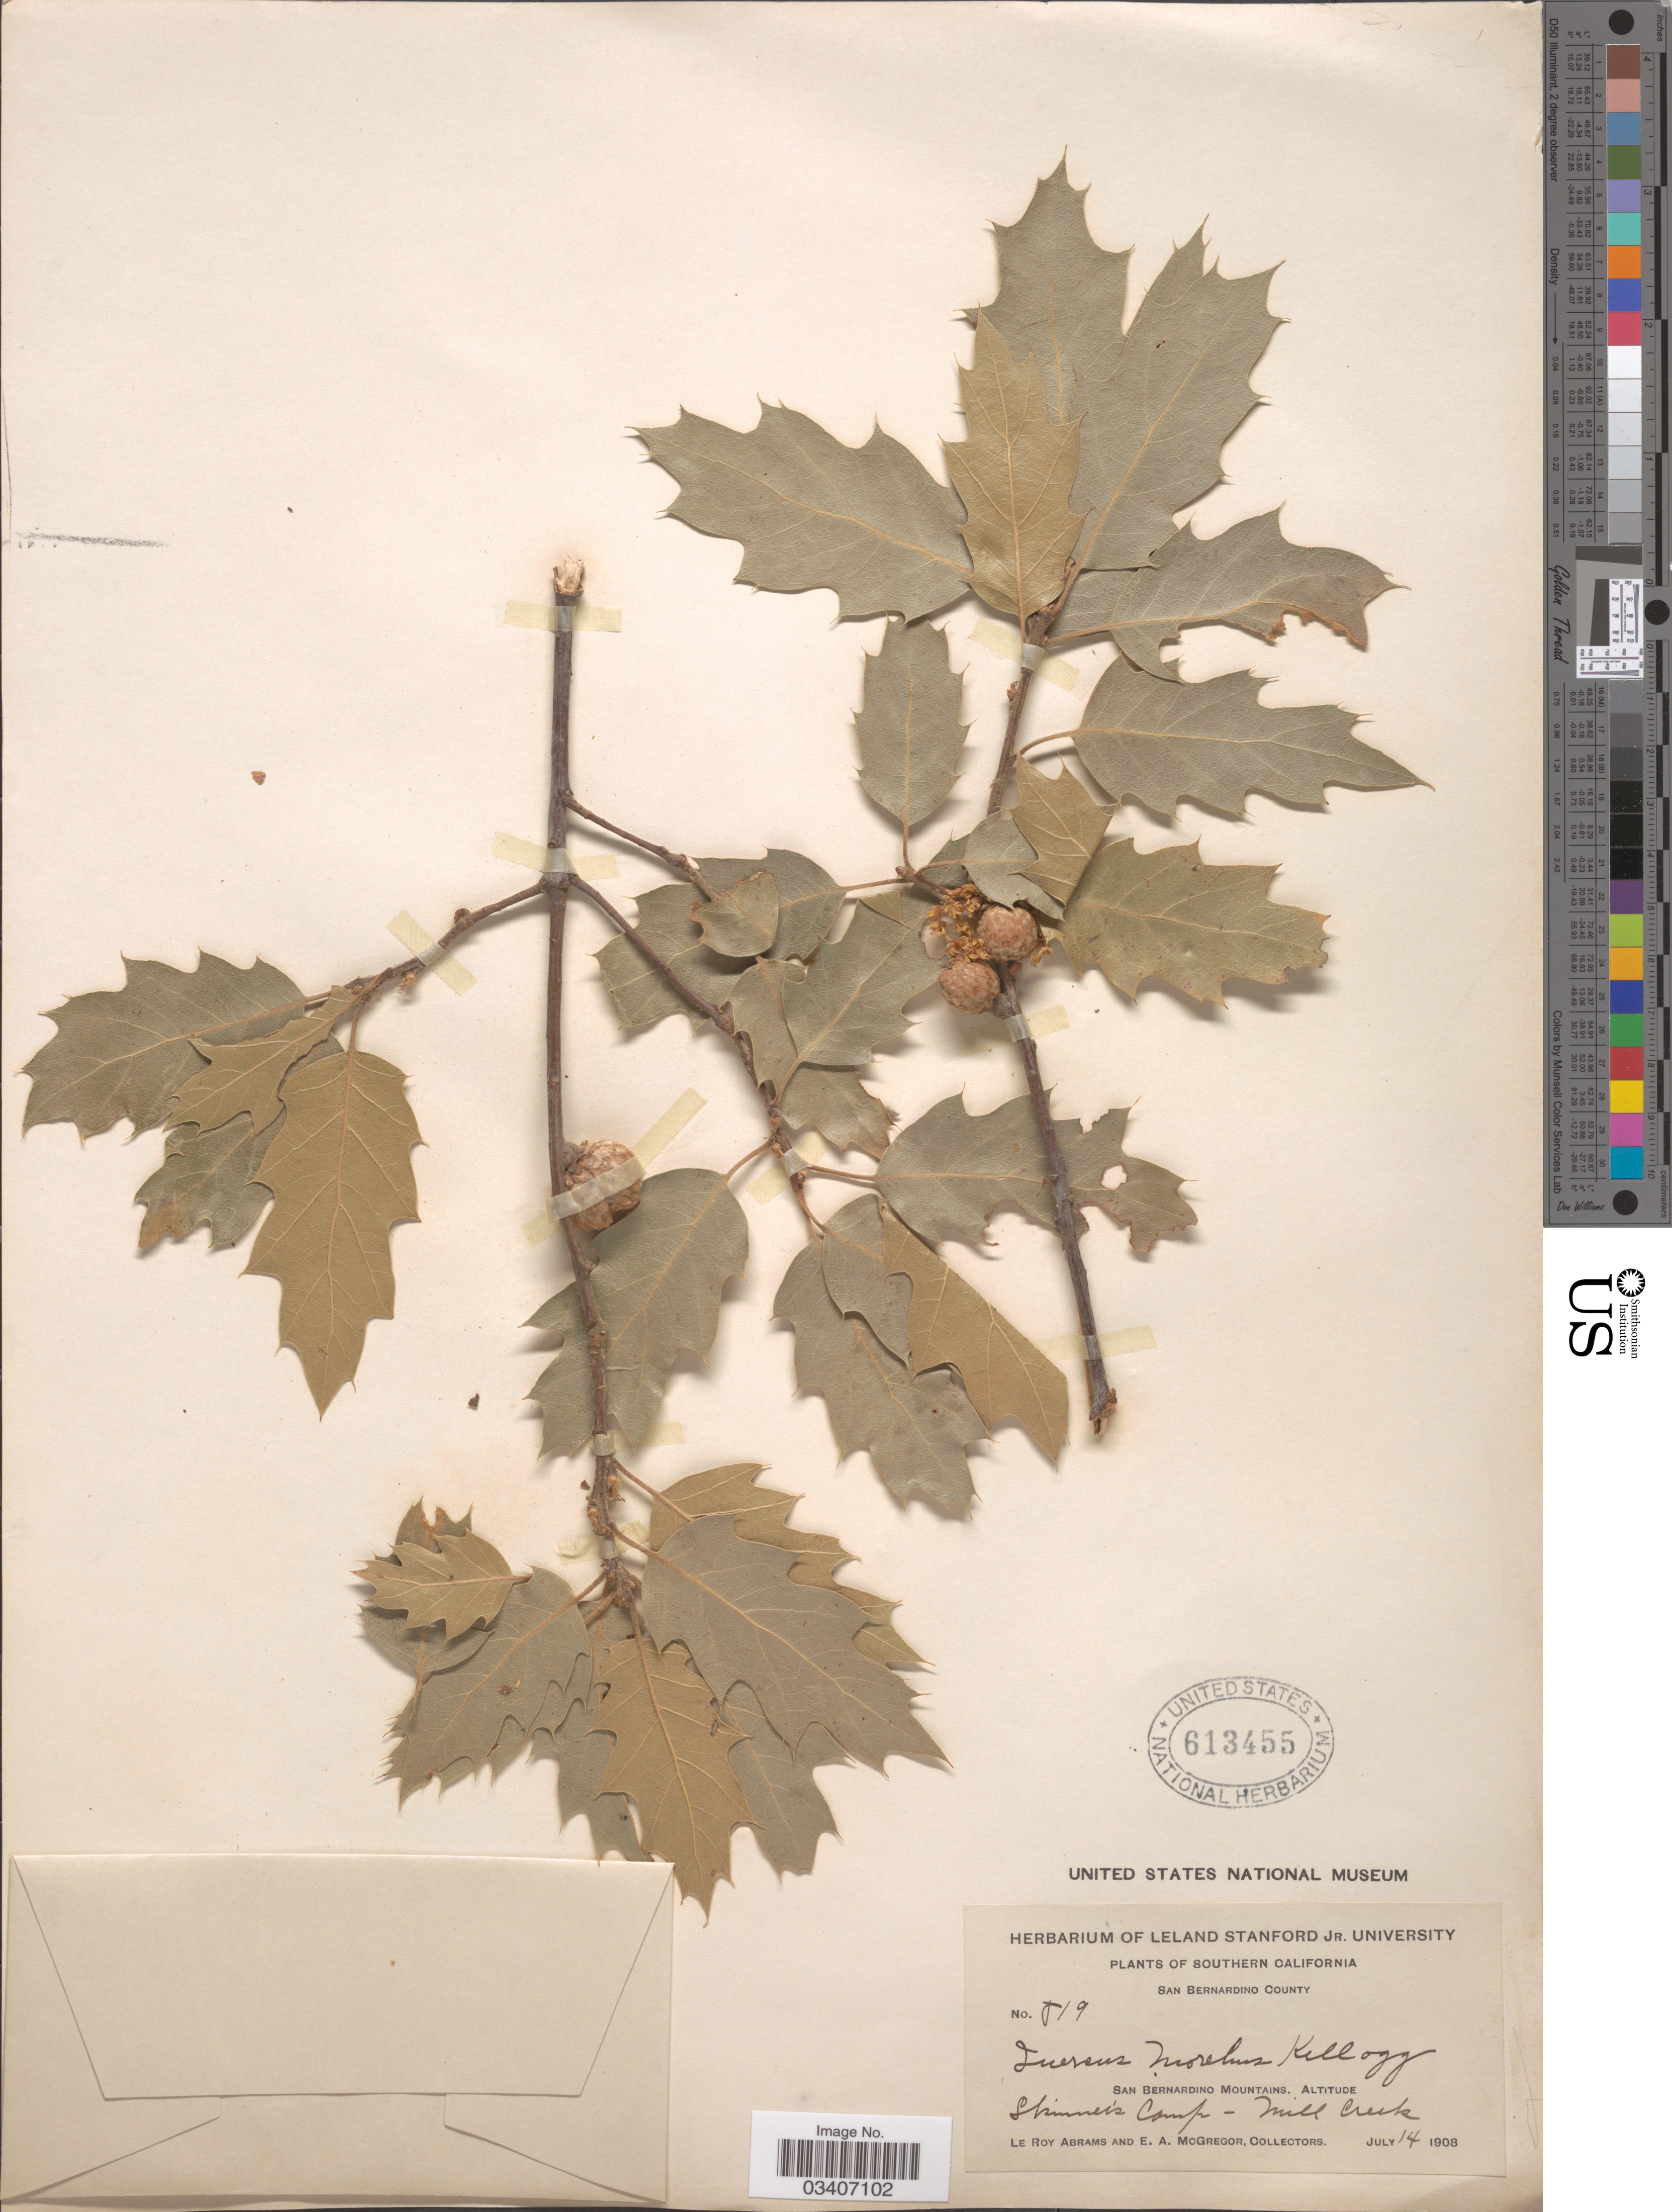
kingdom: Plantae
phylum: Tracheophyta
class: Magnoliopsida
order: Fagales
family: Fagaceae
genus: Quercus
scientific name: Quercus x moreha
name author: Kellogg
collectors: L. Abrams & E. A. McGregor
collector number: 519*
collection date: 1908-07-14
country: United States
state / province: California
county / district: San Bernardino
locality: Southern California. San Bernardino County. San Bernardino Mountains. Skinner's Camp - Mill Creek.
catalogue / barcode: US 613455